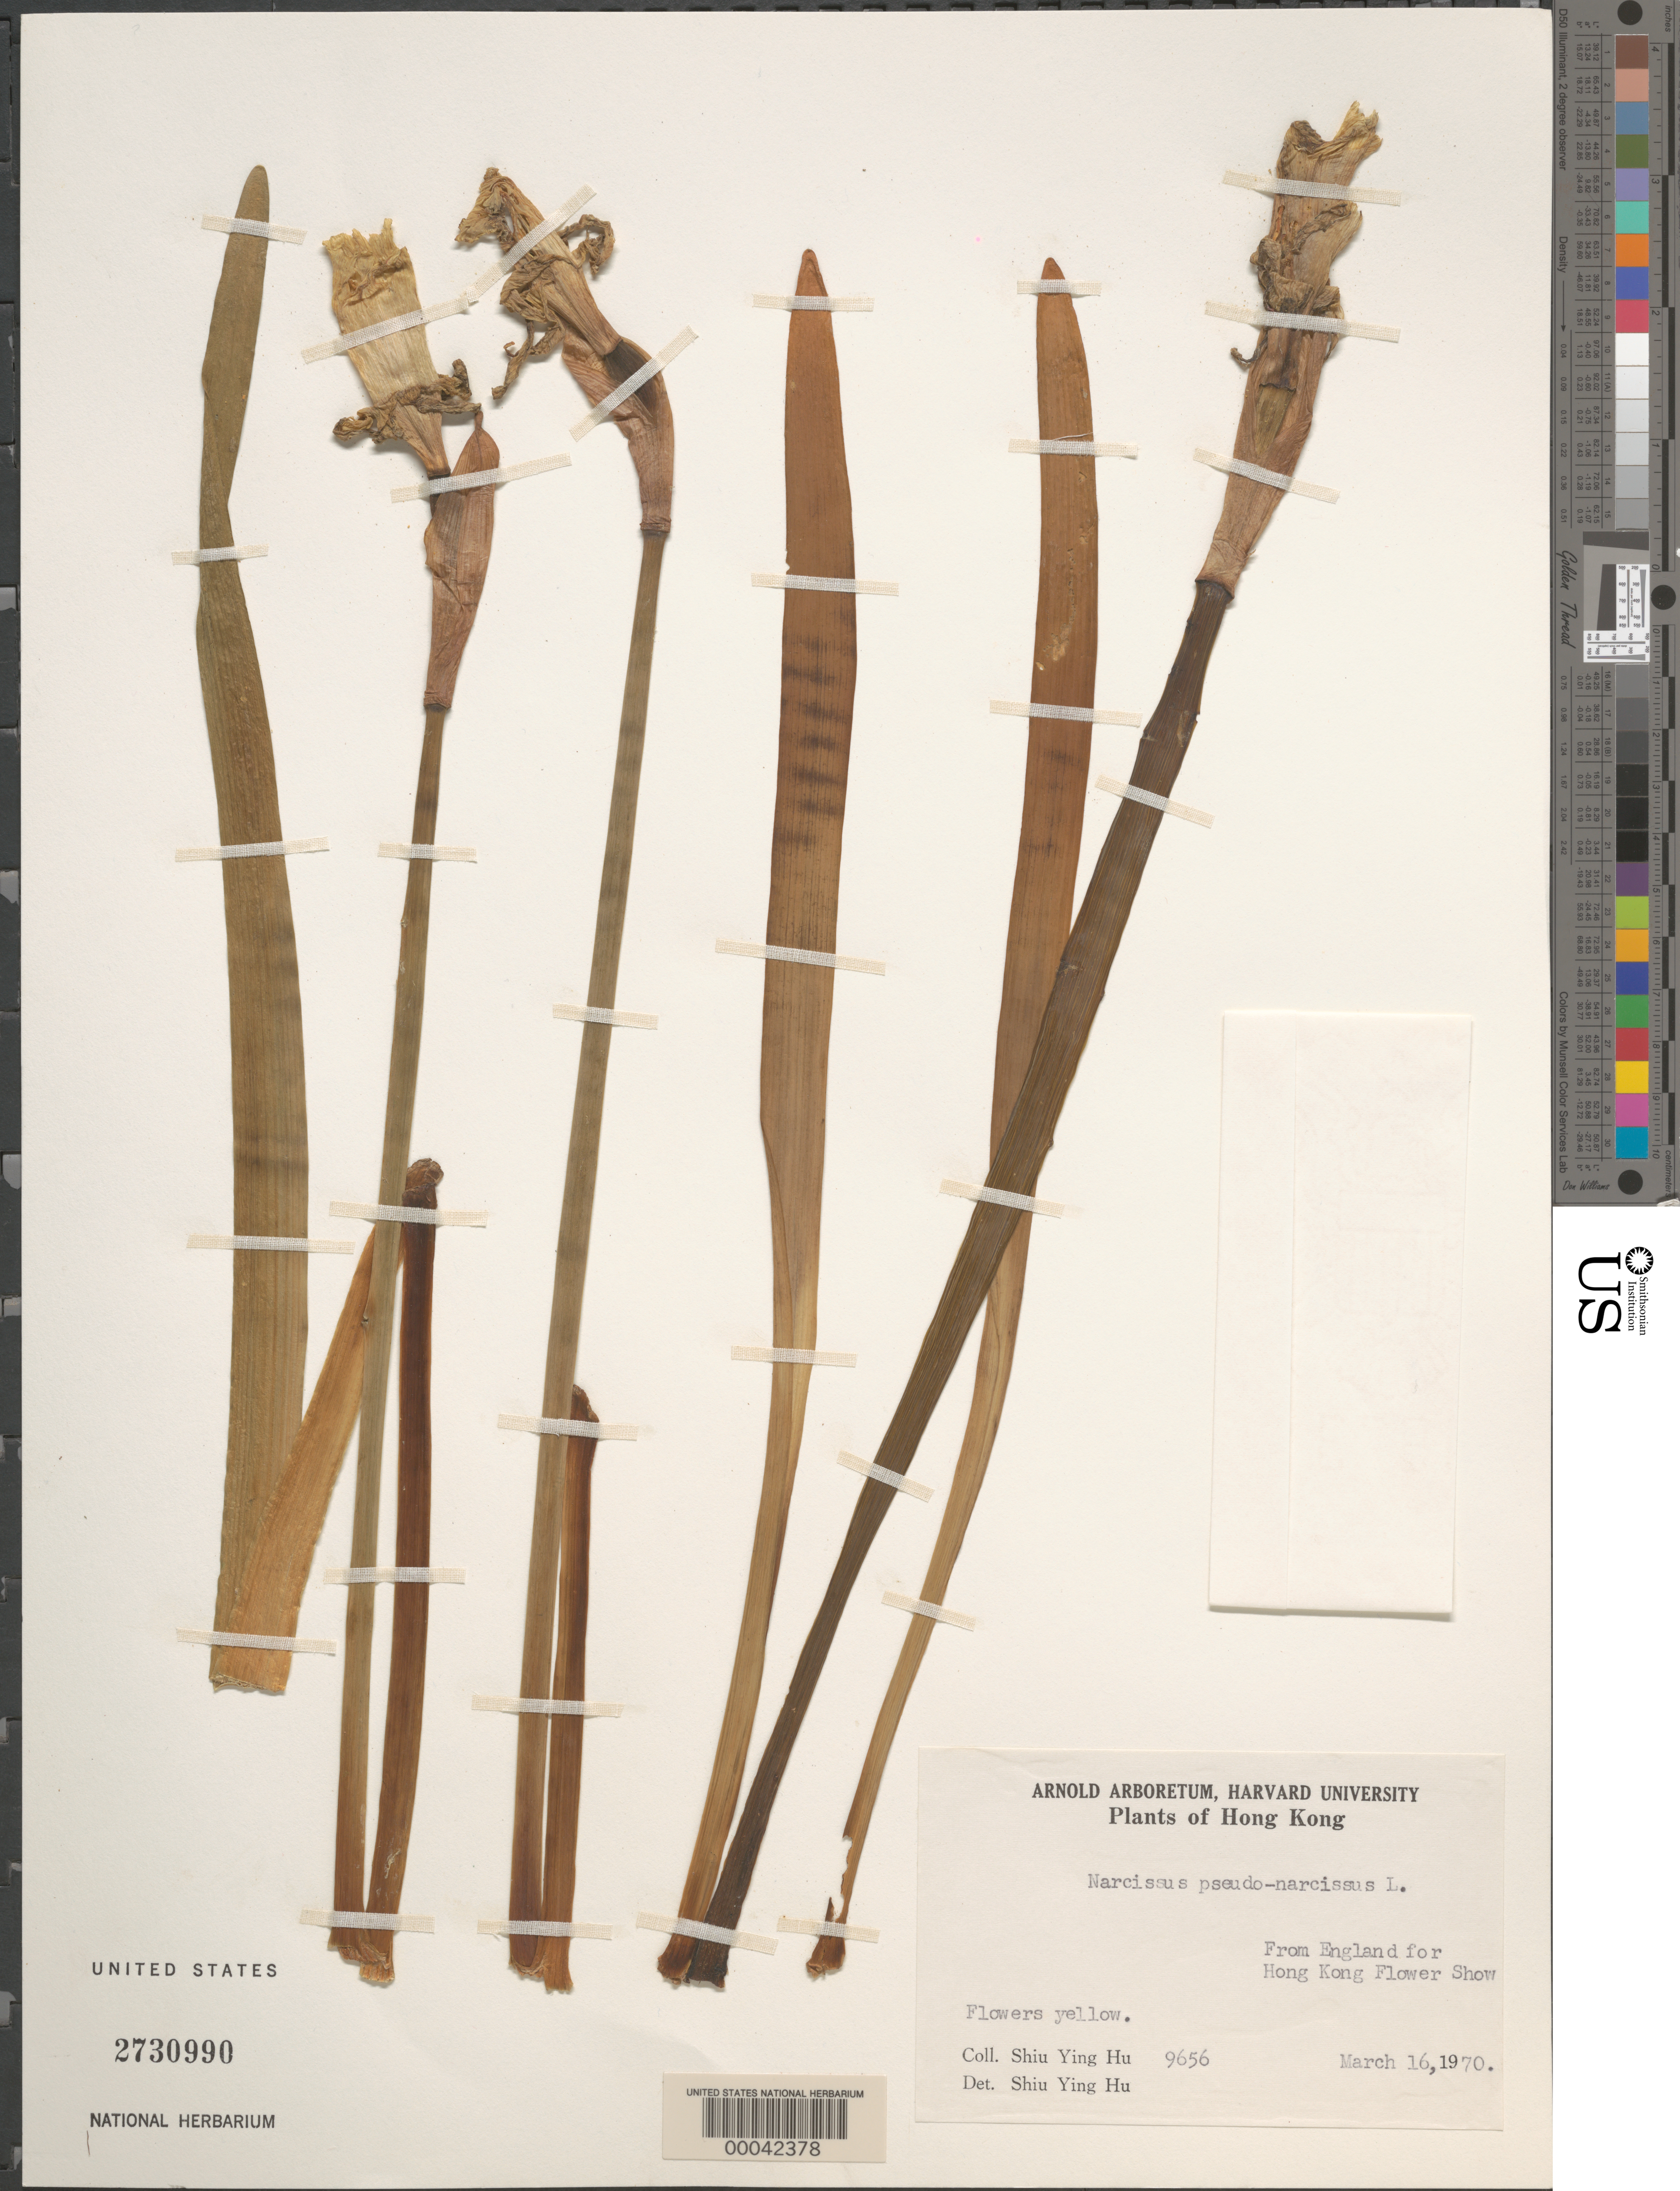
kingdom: Plantae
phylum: Tracheophyta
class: Liliopsida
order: Asparagales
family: Amaryllidaceae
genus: Narcissus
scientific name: Narcissus pseudonarcissus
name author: L.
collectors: S. Y. Hu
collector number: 9656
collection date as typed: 16 Mar 1970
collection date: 1970-03-16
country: China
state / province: Hong Kong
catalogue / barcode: US 2730990